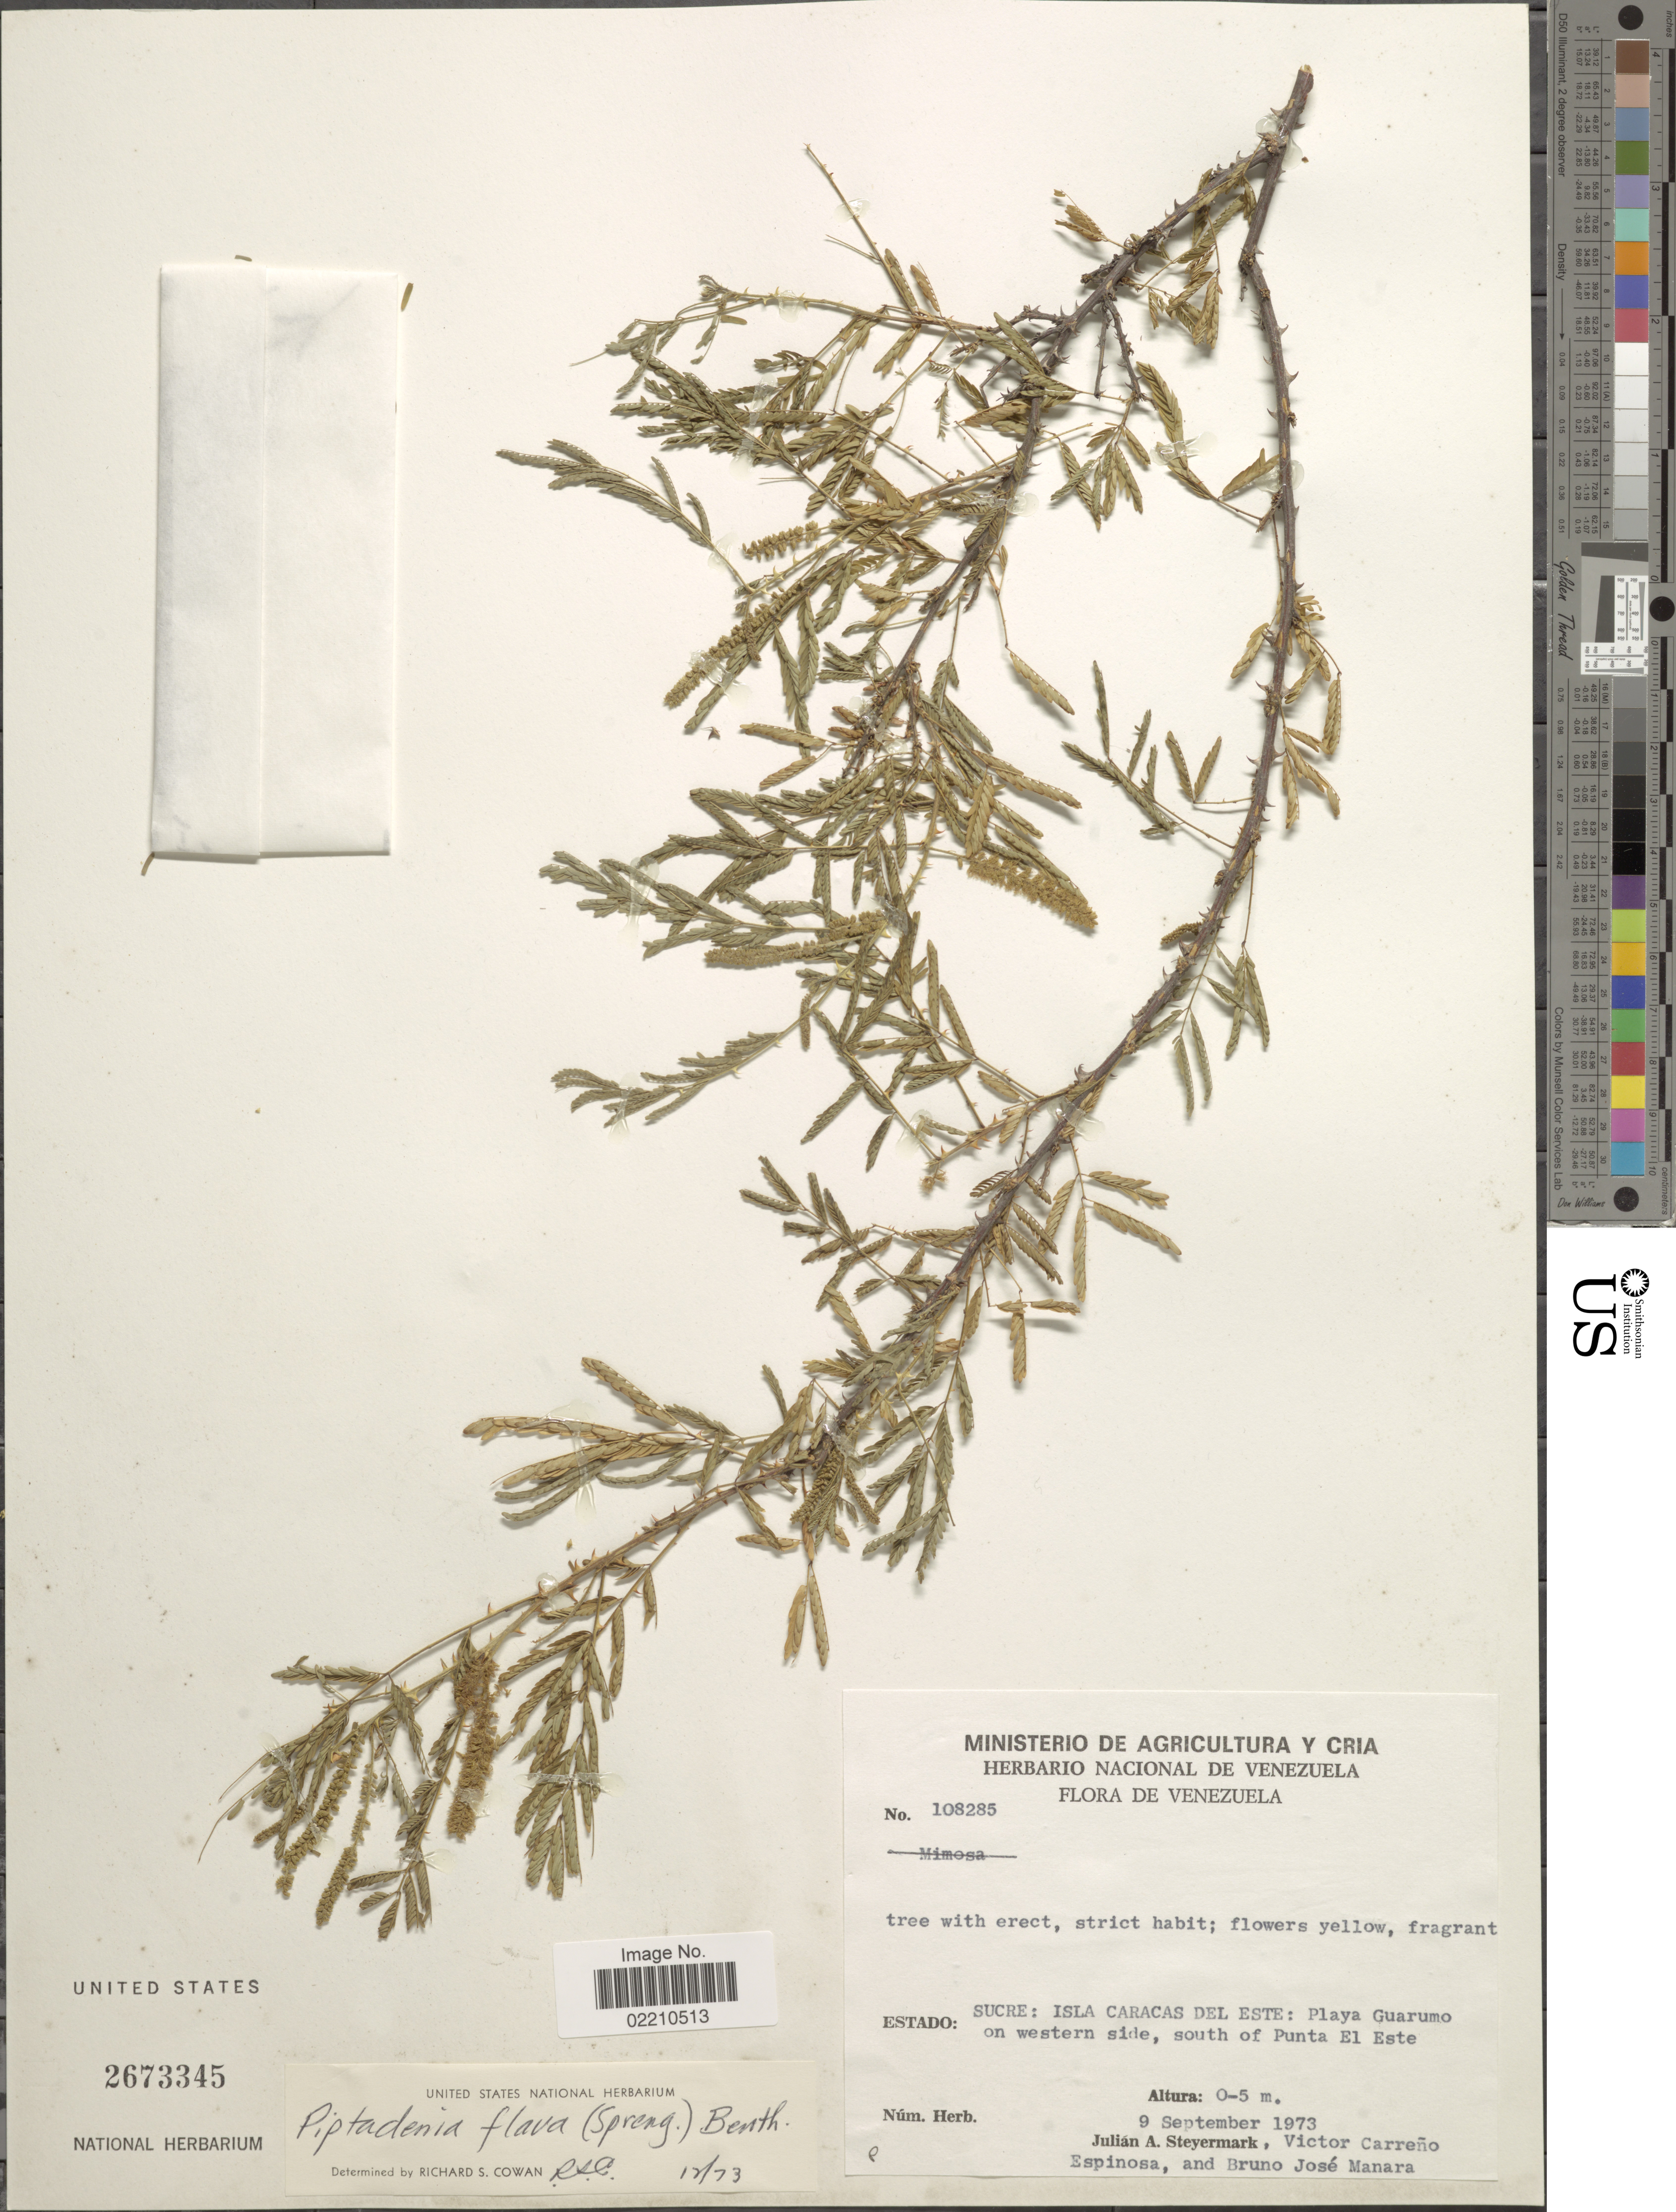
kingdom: Plantae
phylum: Tracheophyta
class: Magnoliopsida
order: Fabales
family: Fabaceae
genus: Piptadenia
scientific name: Piptadenia flava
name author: (DC.) Benth.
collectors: J. Steyermark, V. Carreño E. & B. Manara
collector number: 108285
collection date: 1973-09-09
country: Venezuela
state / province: Sucre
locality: Estado: Sucre: Isla Caracas Del Este: Playa Guarumo on western side, south of Punta El Este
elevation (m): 0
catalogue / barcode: US 2673345